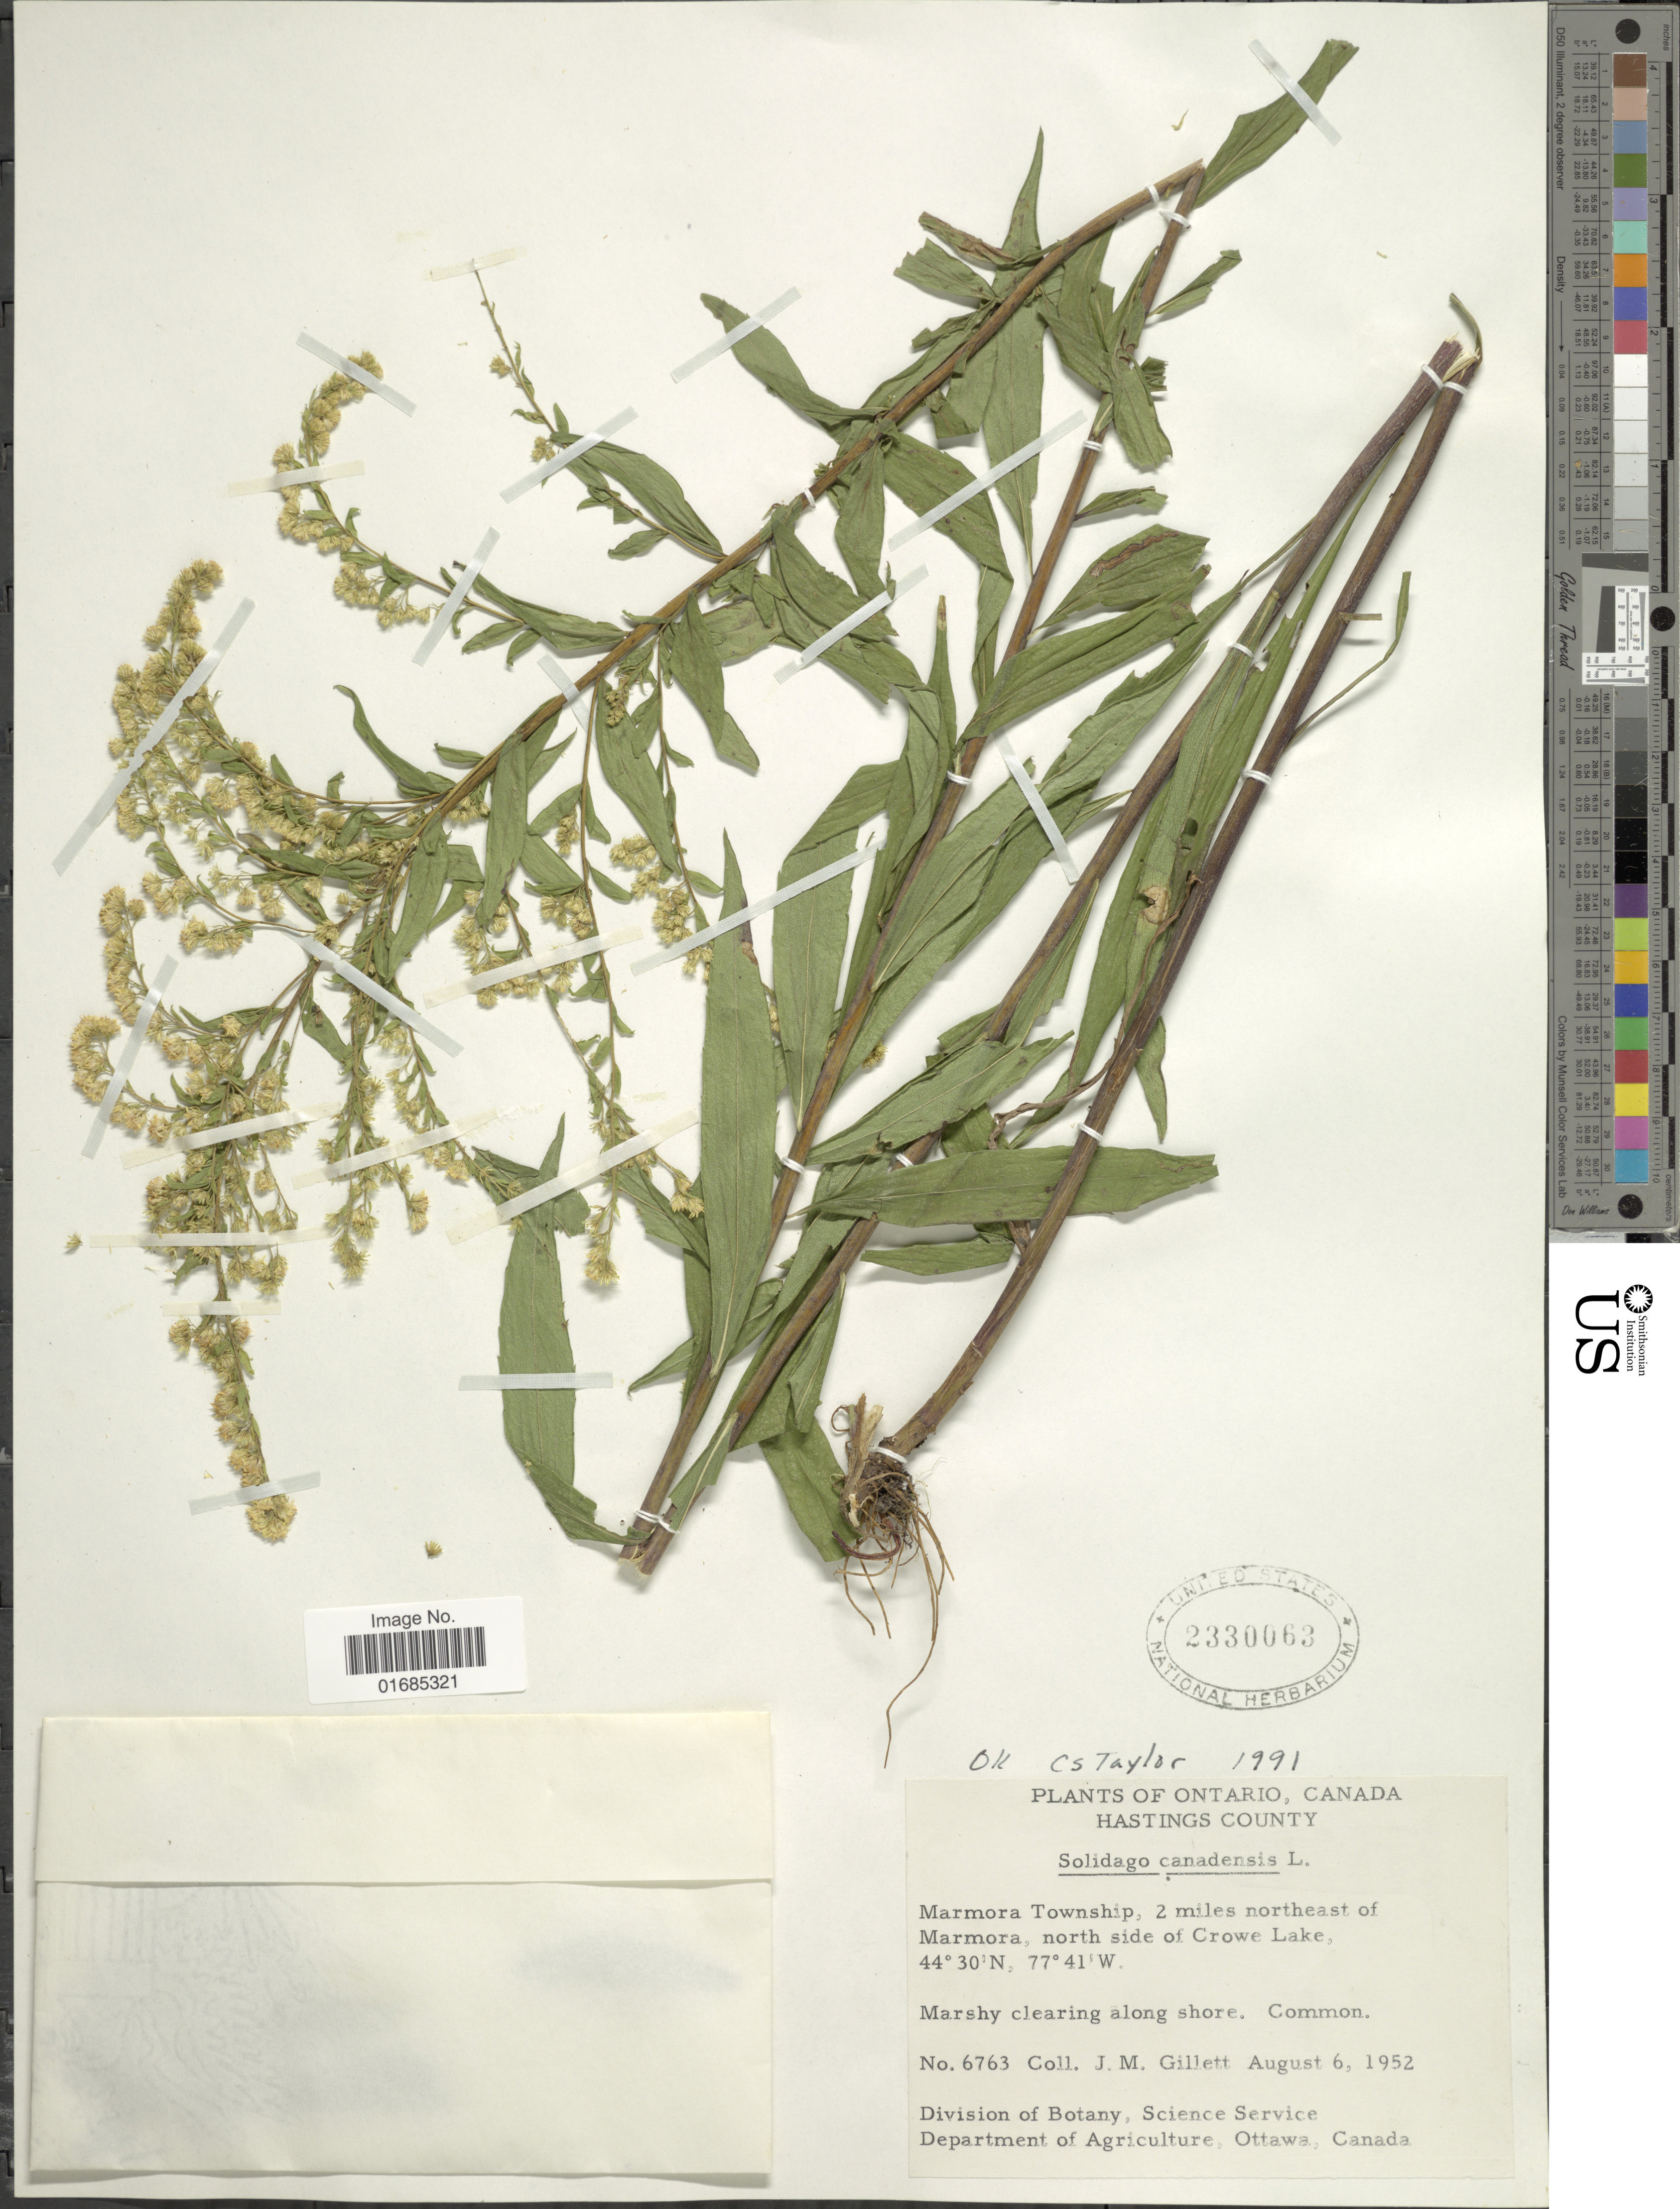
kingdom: Plantae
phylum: Tracheophyta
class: Magnoliopsida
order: Asterales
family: Asteraceae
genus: Solidago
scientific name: Solidago canadensis var. canadensis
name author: L.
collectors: J. M. Gillett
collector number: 6763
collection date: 1952-08-06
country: Canada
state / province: Ontario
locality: Hastings County, Marmora Township, 2 miles northeast of Marmora, north side of Crow Lake, Marshy clearing along shore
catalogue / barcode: US 2330063